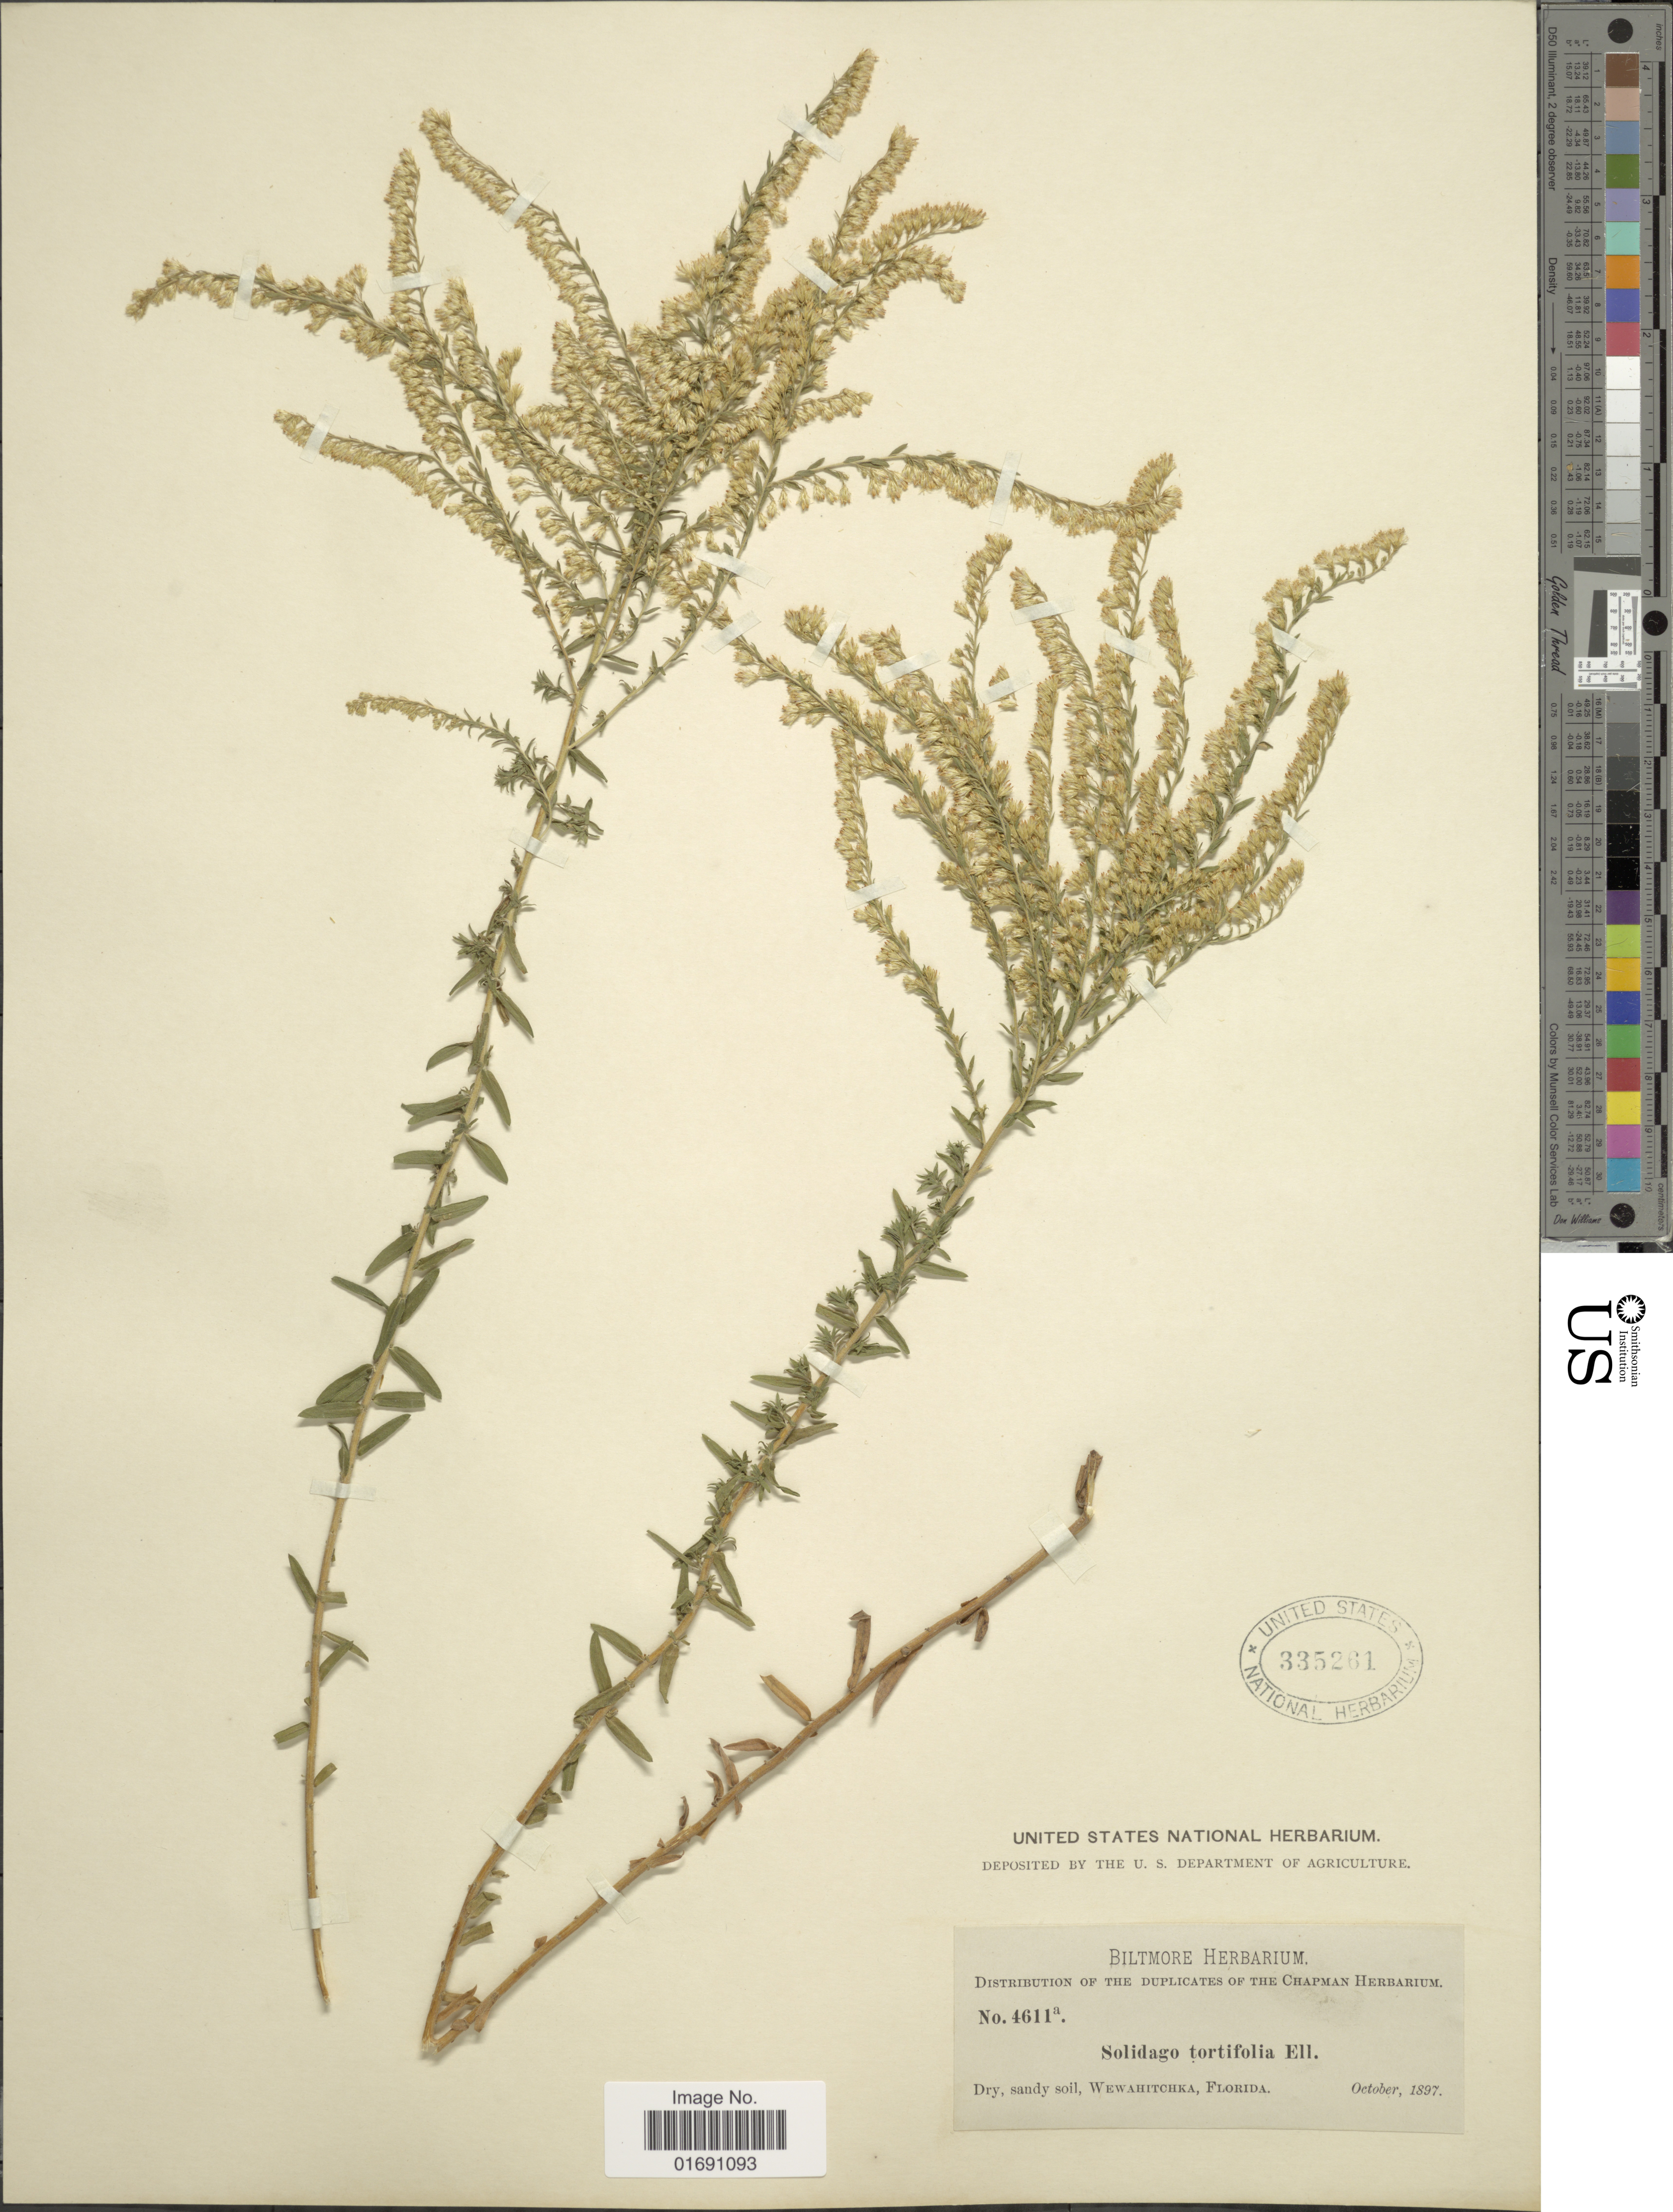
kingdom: Plantae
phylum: Tracheophyta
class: Magnoliopsida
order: Asterales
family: Asteraceae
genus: Solidago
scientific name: Solidago tortifolia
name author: Elliott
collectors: ex herb. Biltmore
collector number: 4611a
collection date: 1897-10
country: United States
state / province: Florida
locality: Dry, sandy soil, Wewahitchka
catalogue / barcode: US 335261